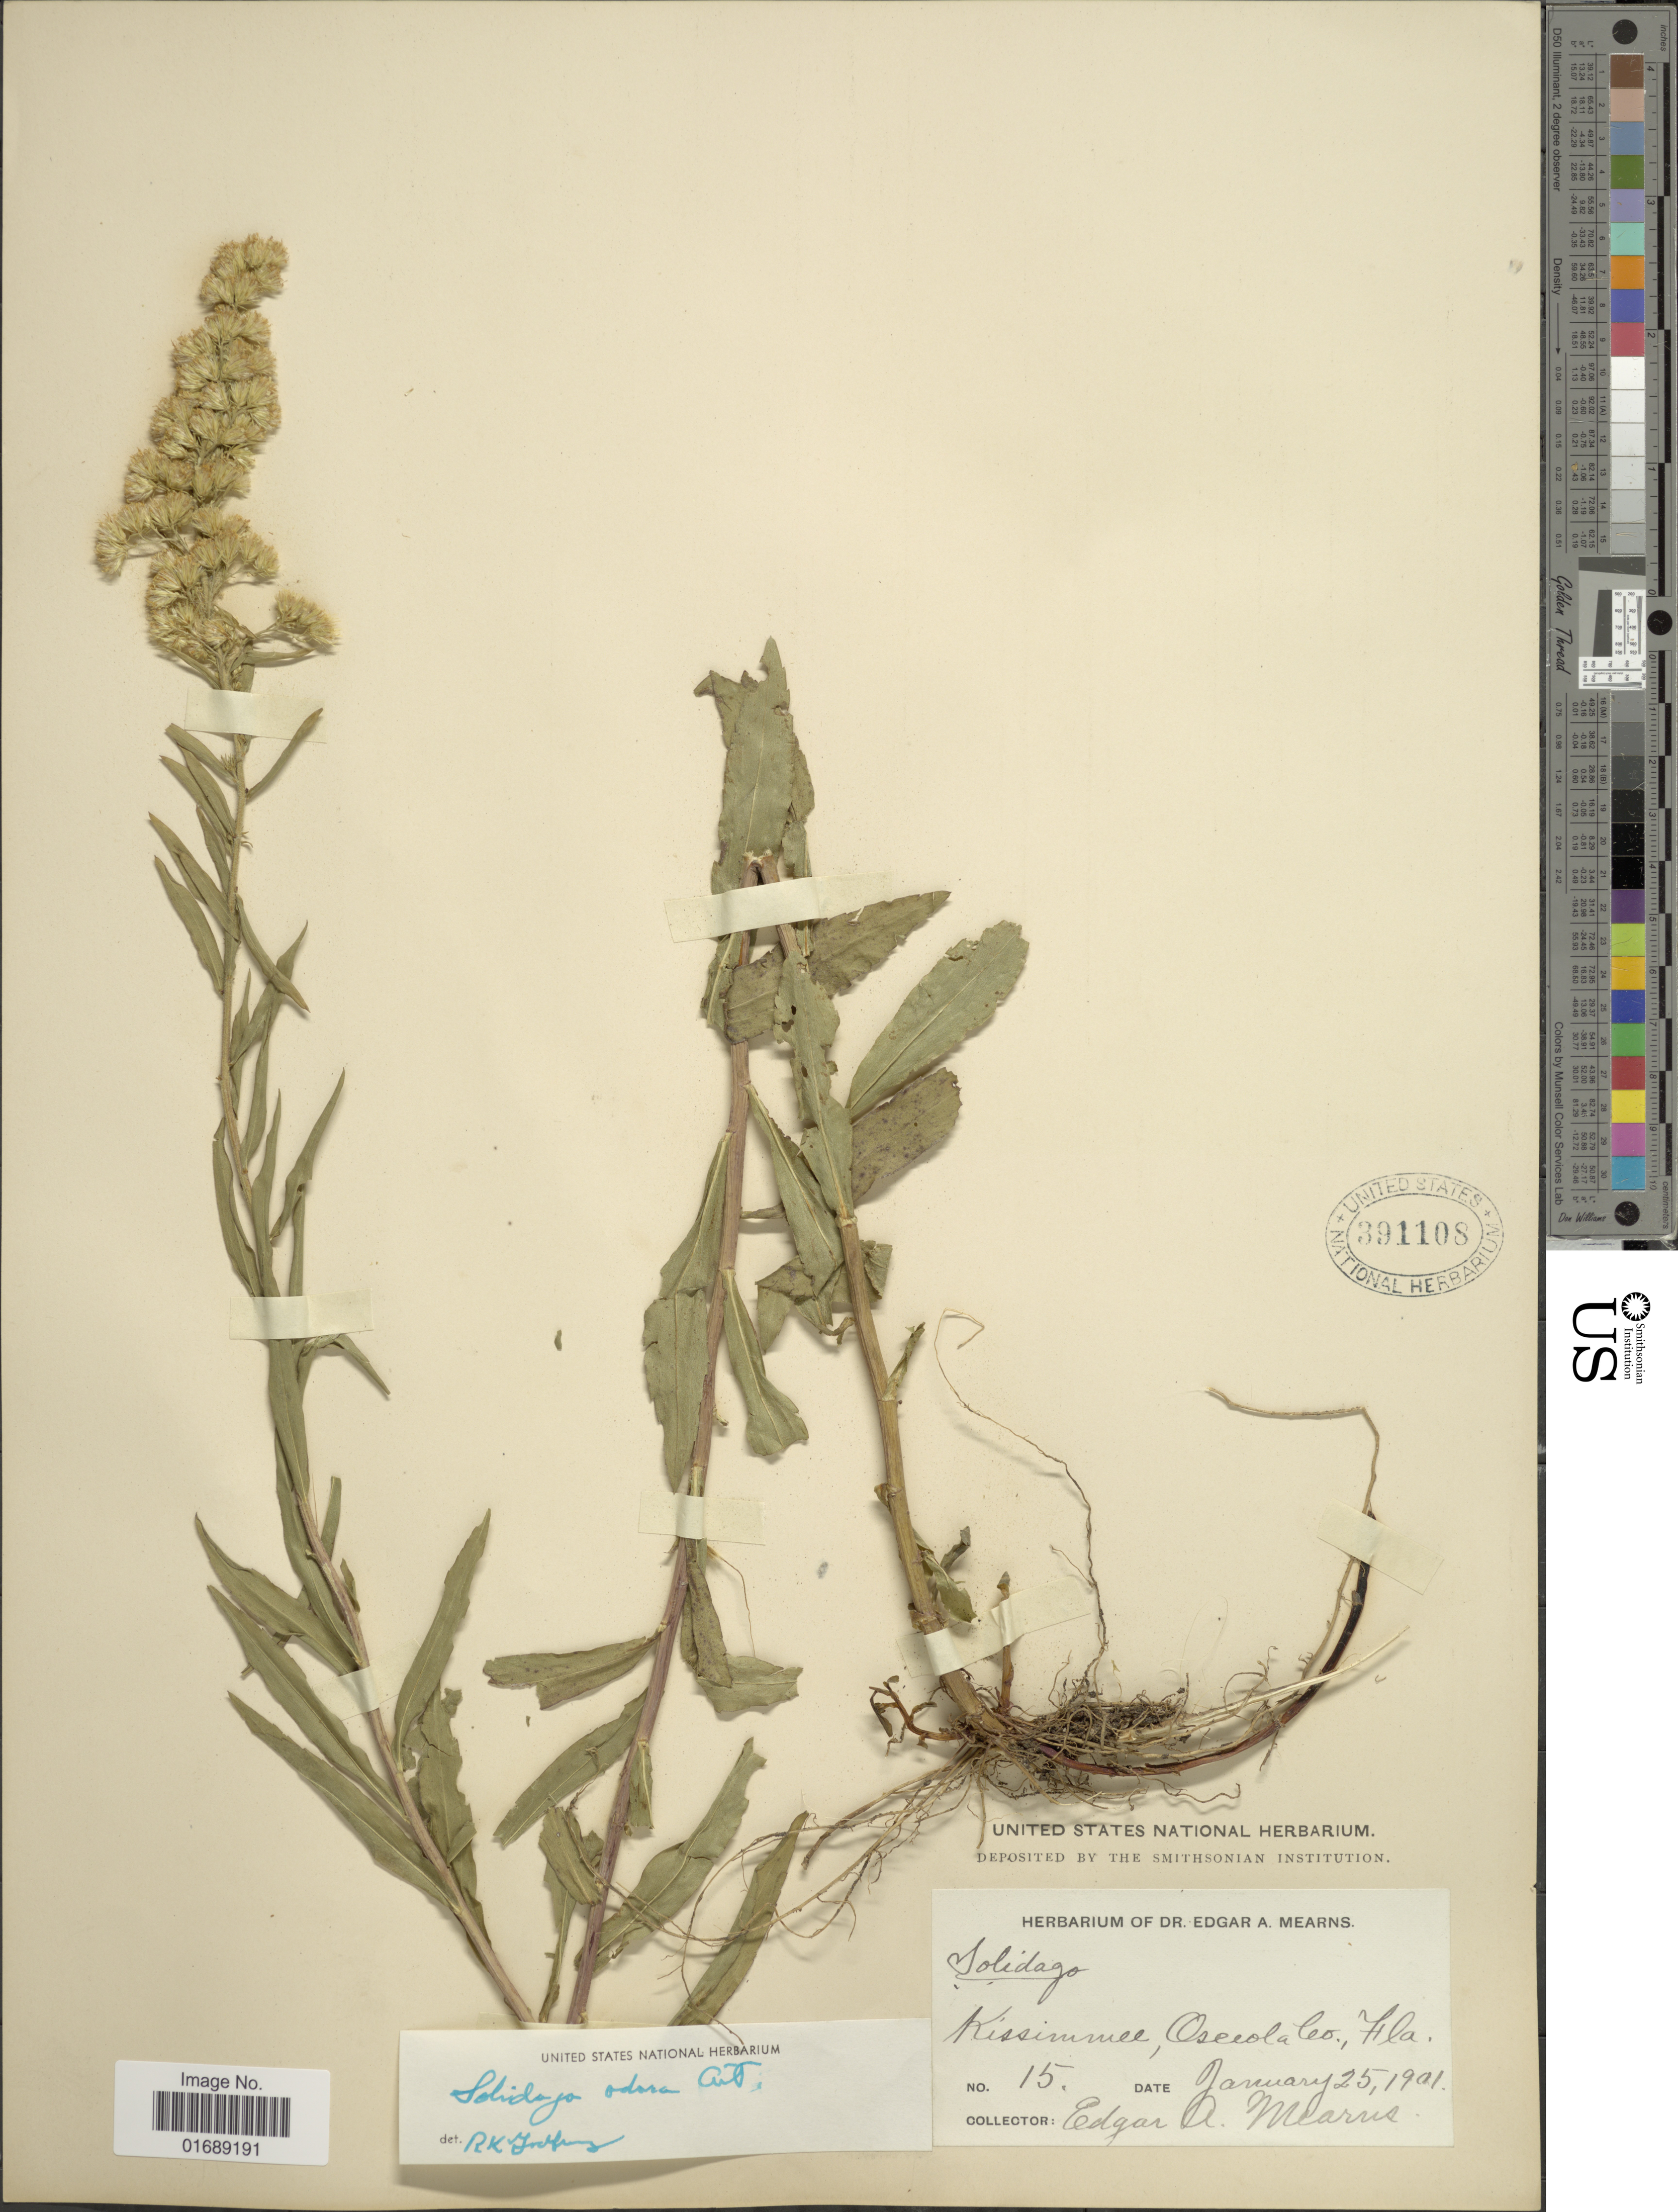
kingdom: Plantae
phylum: Tracheophyta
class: Magnoliopsida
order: Asterales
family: Asteraceae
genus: Solidago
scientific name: Solidago odora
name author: Aiton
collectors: E. A. Mearns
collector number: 15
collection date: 1901-01-25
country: United States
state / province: Florida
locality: Kissimmee, Osceloa Co. Fla.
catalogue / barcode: US 391108